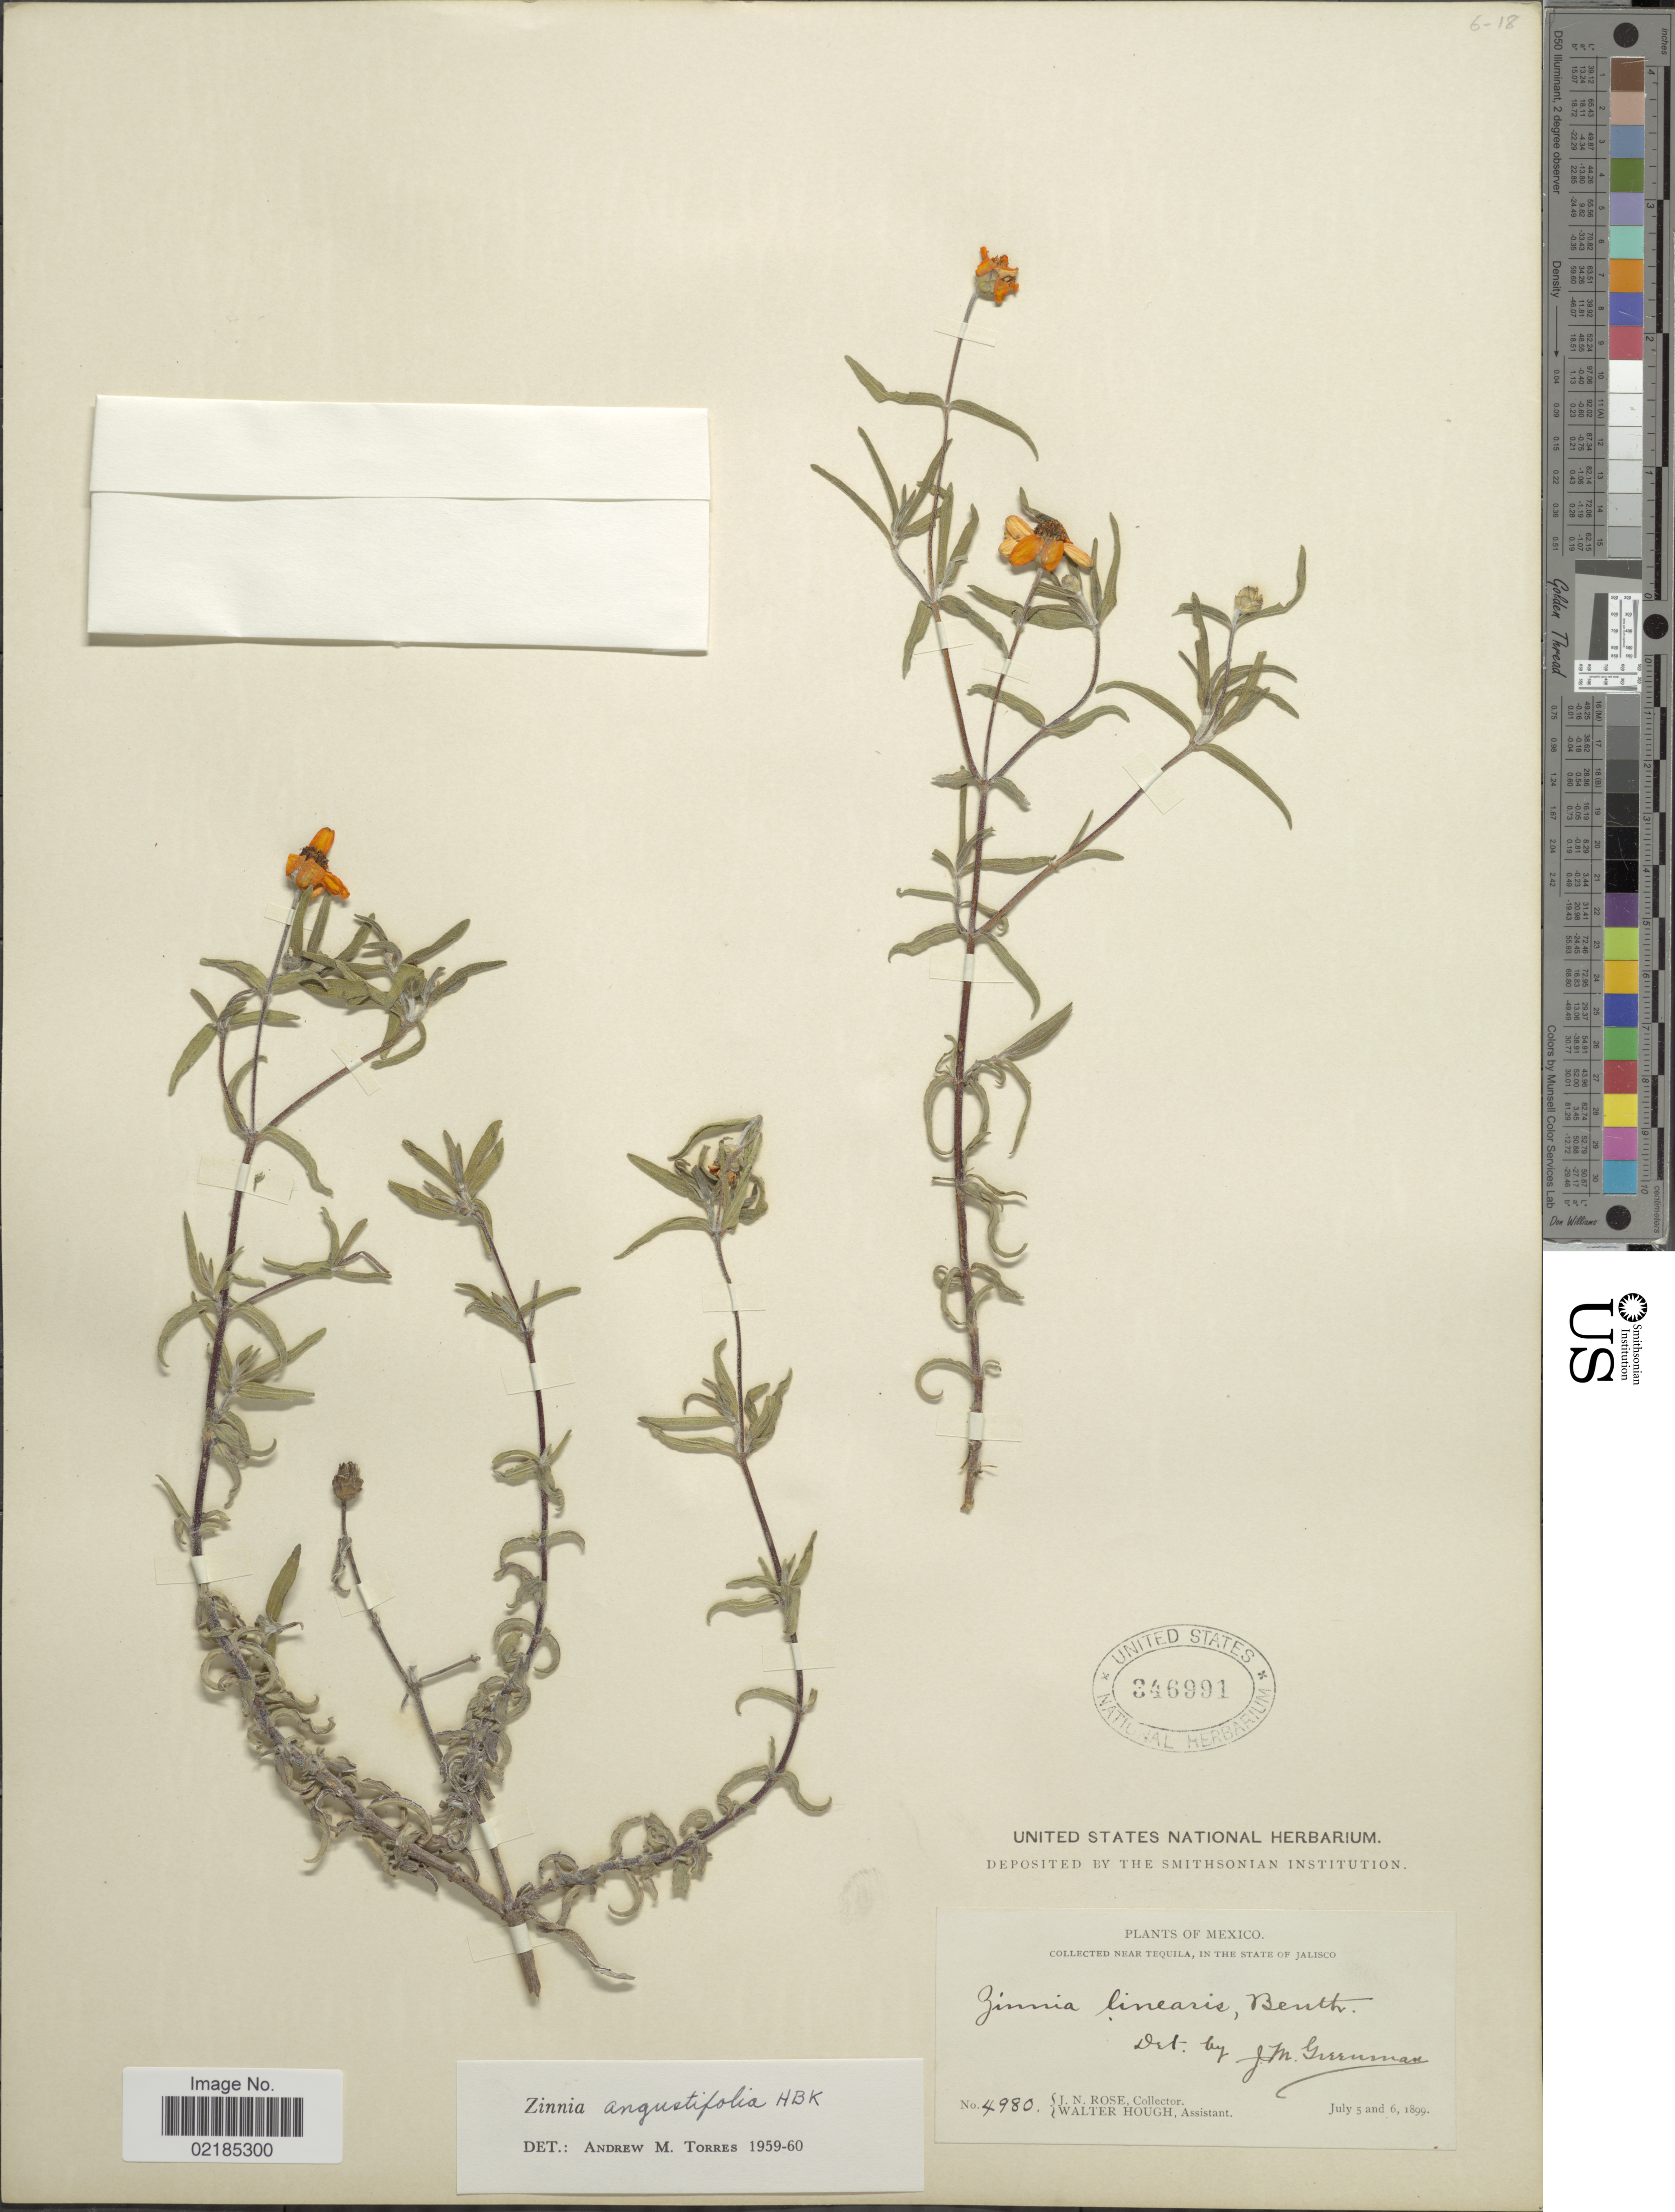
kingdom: Plantae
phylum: Tracheophyta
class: Magnoliopsida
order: Asterales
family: Asteraceae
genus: Zinnia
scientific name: Zinnia angustifolia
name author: Kunth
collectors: J. N. Rose & W. Hough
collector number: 4980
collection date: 1899-07-05/1899-07-06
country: Mexico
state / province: Jalisco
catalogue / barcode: US 346991